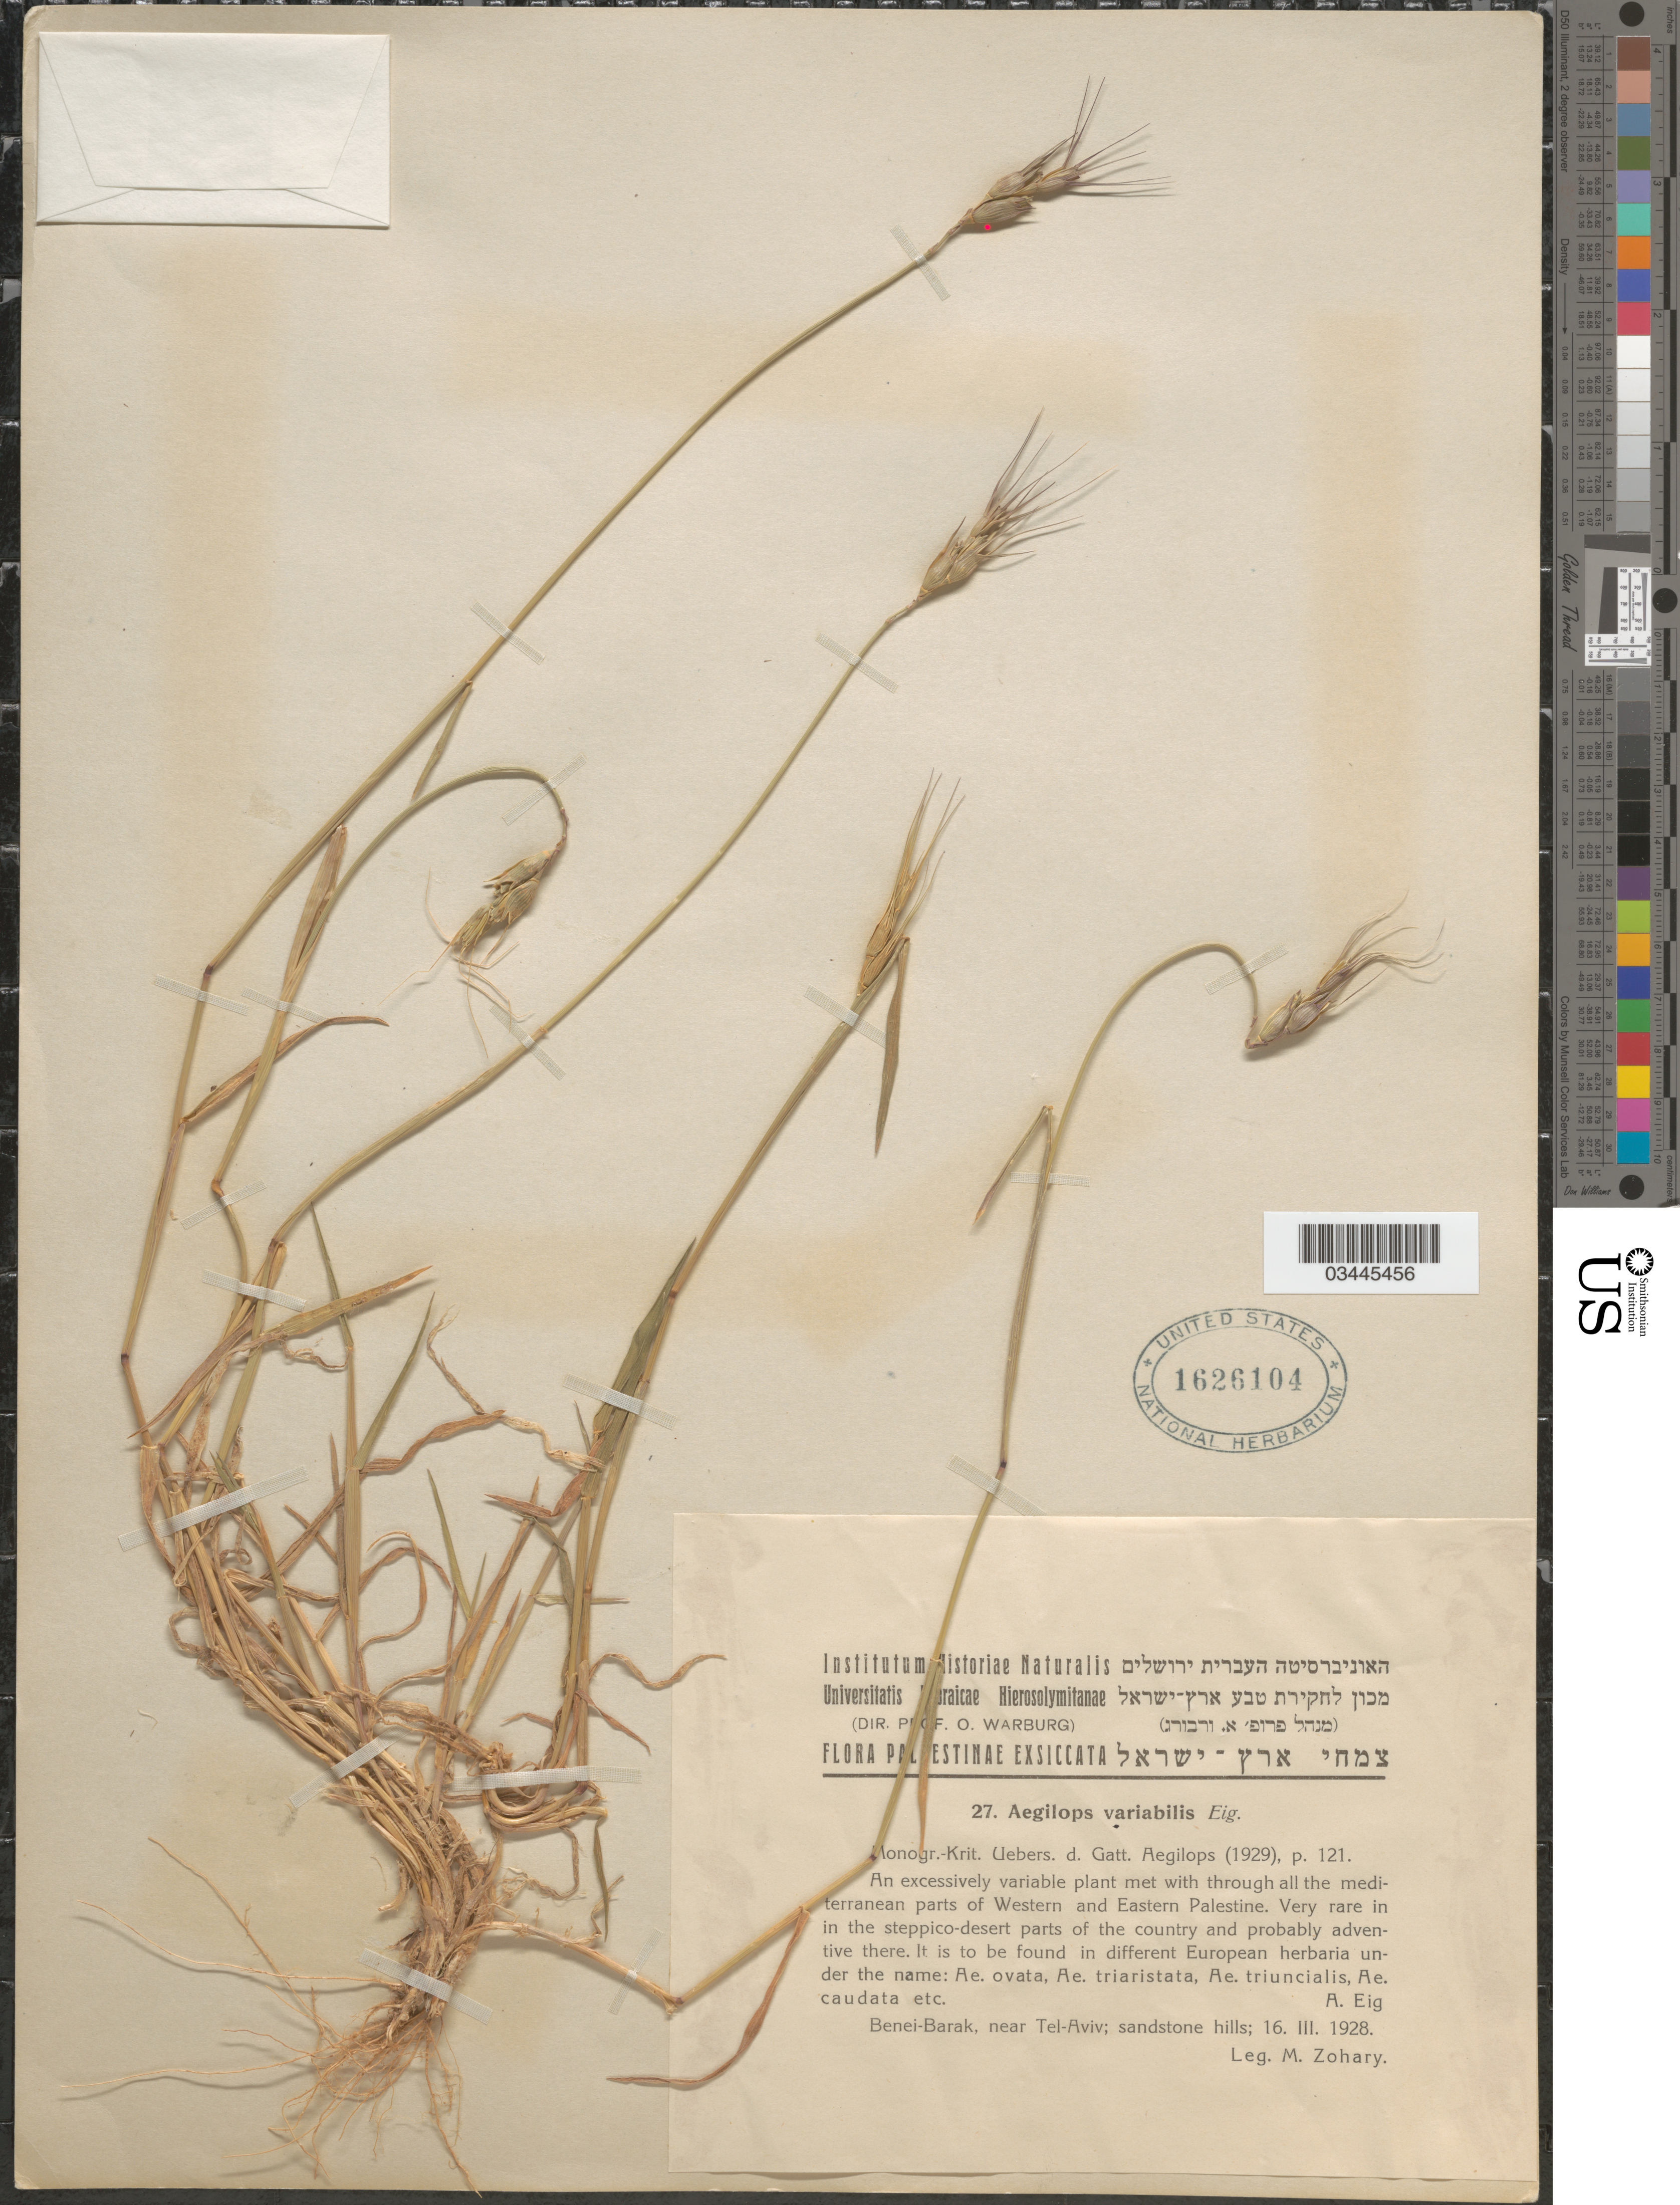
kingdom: Plantae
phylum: Tracheophyta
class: Liliopsida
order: Poales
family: Poaceae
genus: Aegilops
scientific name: Aegilops triuncialis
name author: L.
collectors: M. Zohary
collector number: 27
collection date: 1928-03-16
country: Israel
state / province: Tel Aviv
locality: Pa [illegible text]estinae. Benei-Barak, near Tel-Aviv; sandstone hills.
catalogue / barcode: US 1626104